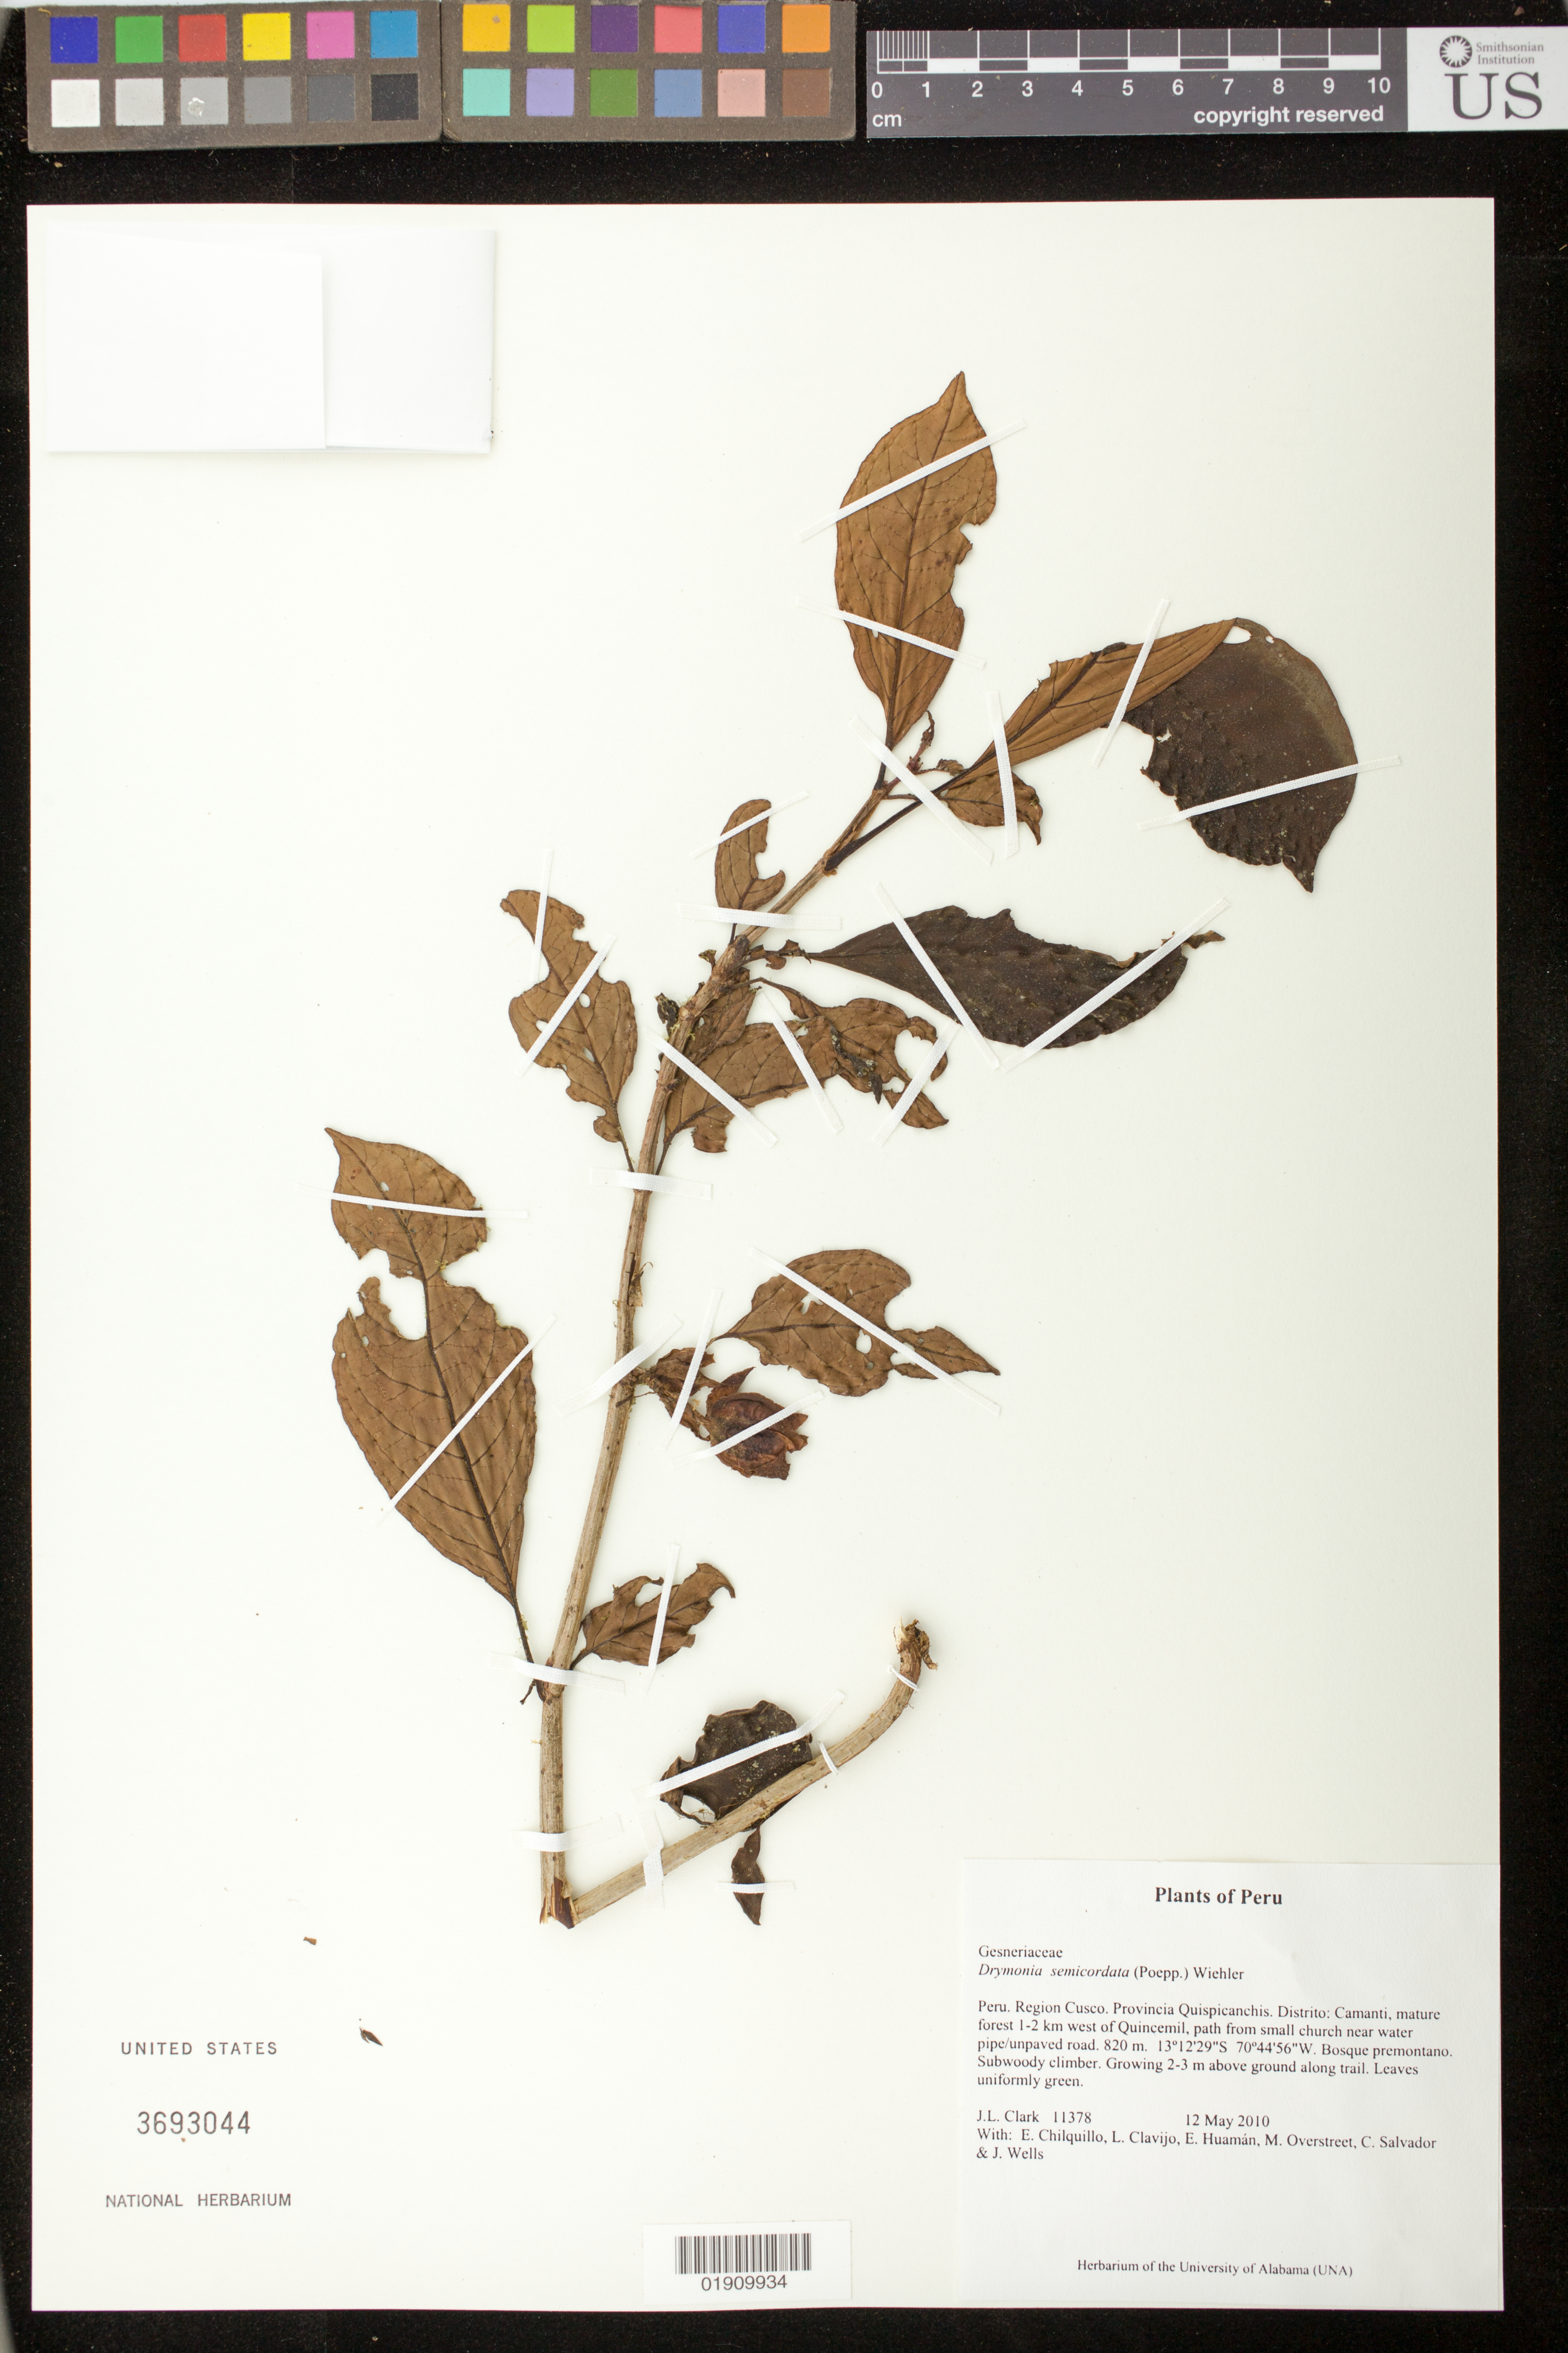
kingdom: Plantae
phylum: Tracheophyta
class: Magnoliopsida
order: Lamiales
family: Gesneriaceae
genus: Drymonia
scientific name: Drymonia semicordata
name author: (Poepp.) Wiehler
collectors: J. L. Clark, E. Chilquillo, E. Huamán, M. Overstreet, C. Salvador & J. Wells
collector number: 11378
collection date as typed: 12 May 2010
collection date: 2010-05-12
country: Peru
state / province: Cusco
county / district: Quispicanchis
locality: Peru. Region Cusco. Provincia Quispicanchis. Distrito: Camanti, mature forest 1-2 km west of Quincemil, path from small church near water pipe/unpaved road.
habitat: Bosque premontano.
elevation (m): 820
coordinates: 13°12'29"S, 70°44'56"W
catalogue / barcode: US 3693044